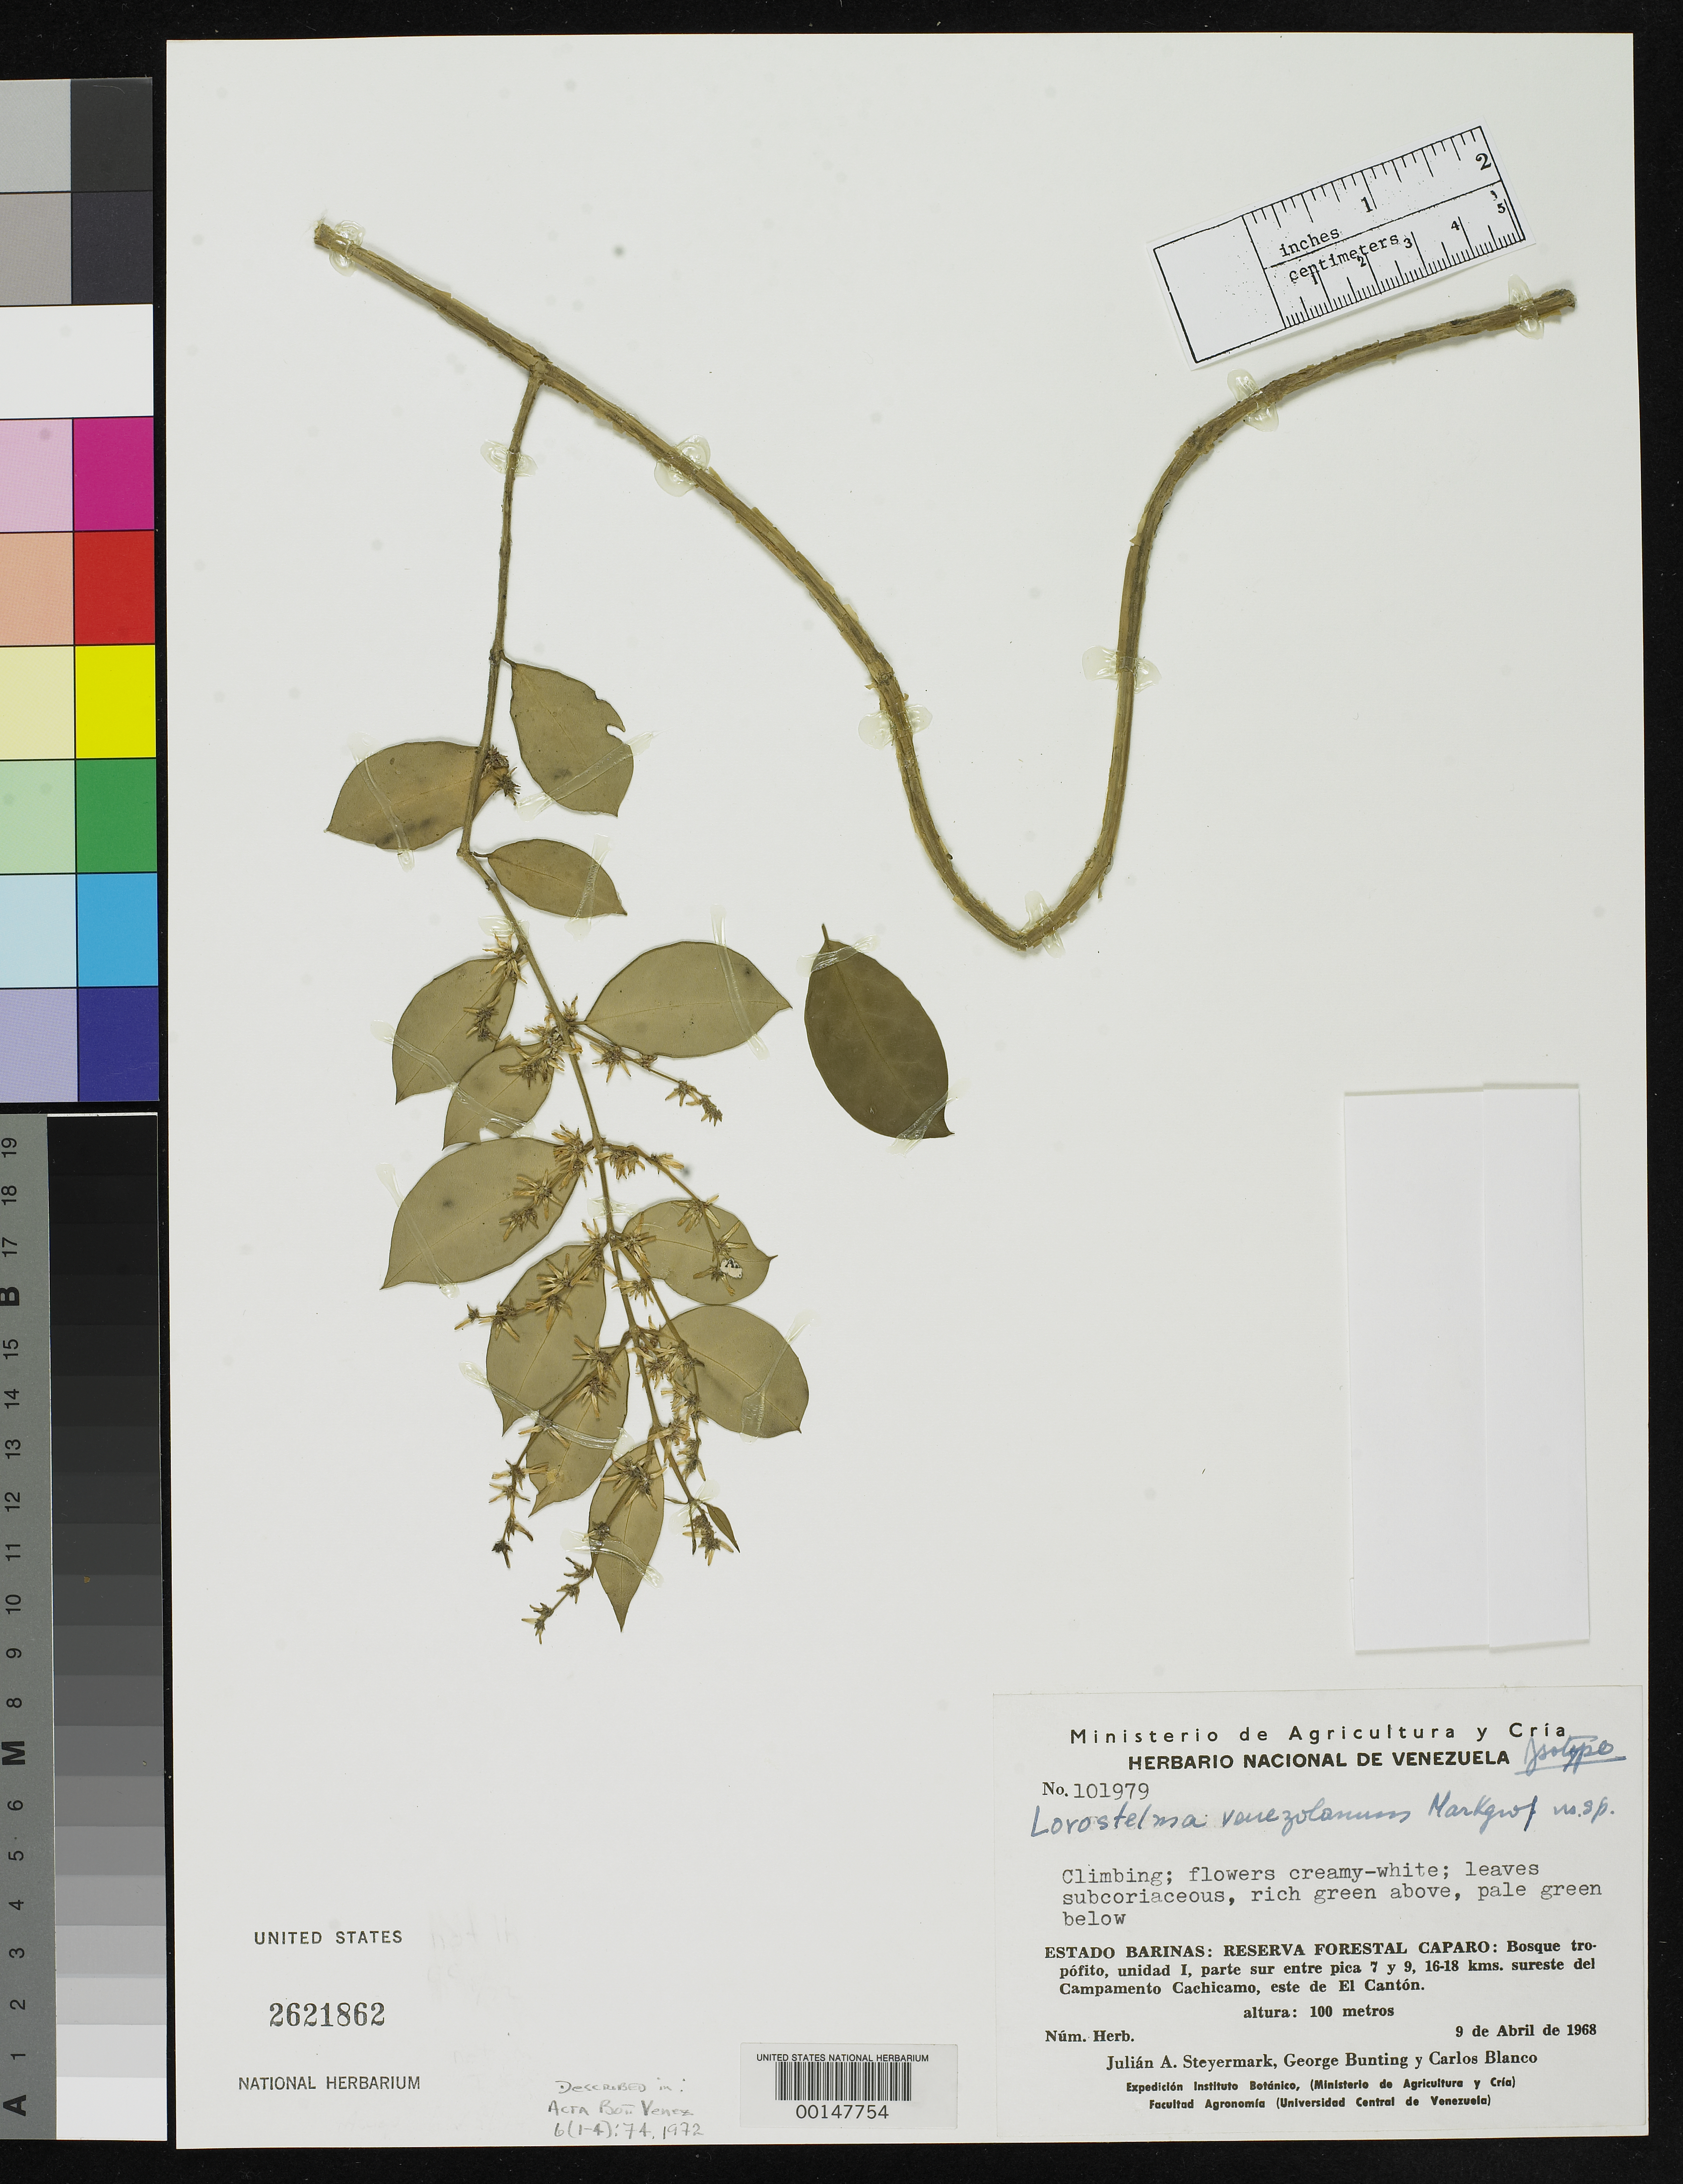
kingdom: Plantae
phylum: Tracheophyta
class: Magnoliopsida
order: Gentianales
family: Apocynaceae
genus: Lorostelma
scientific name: Lorostelma venezolanum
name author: Markgr.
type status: Isotype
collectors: J. Steyermark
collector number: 101979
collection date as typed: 09 Apr 1968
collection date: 1968-04-09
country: Venezuela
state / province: Barinas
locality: Reserva Forestal Caparo.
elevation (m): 100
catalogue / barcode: US 2621862